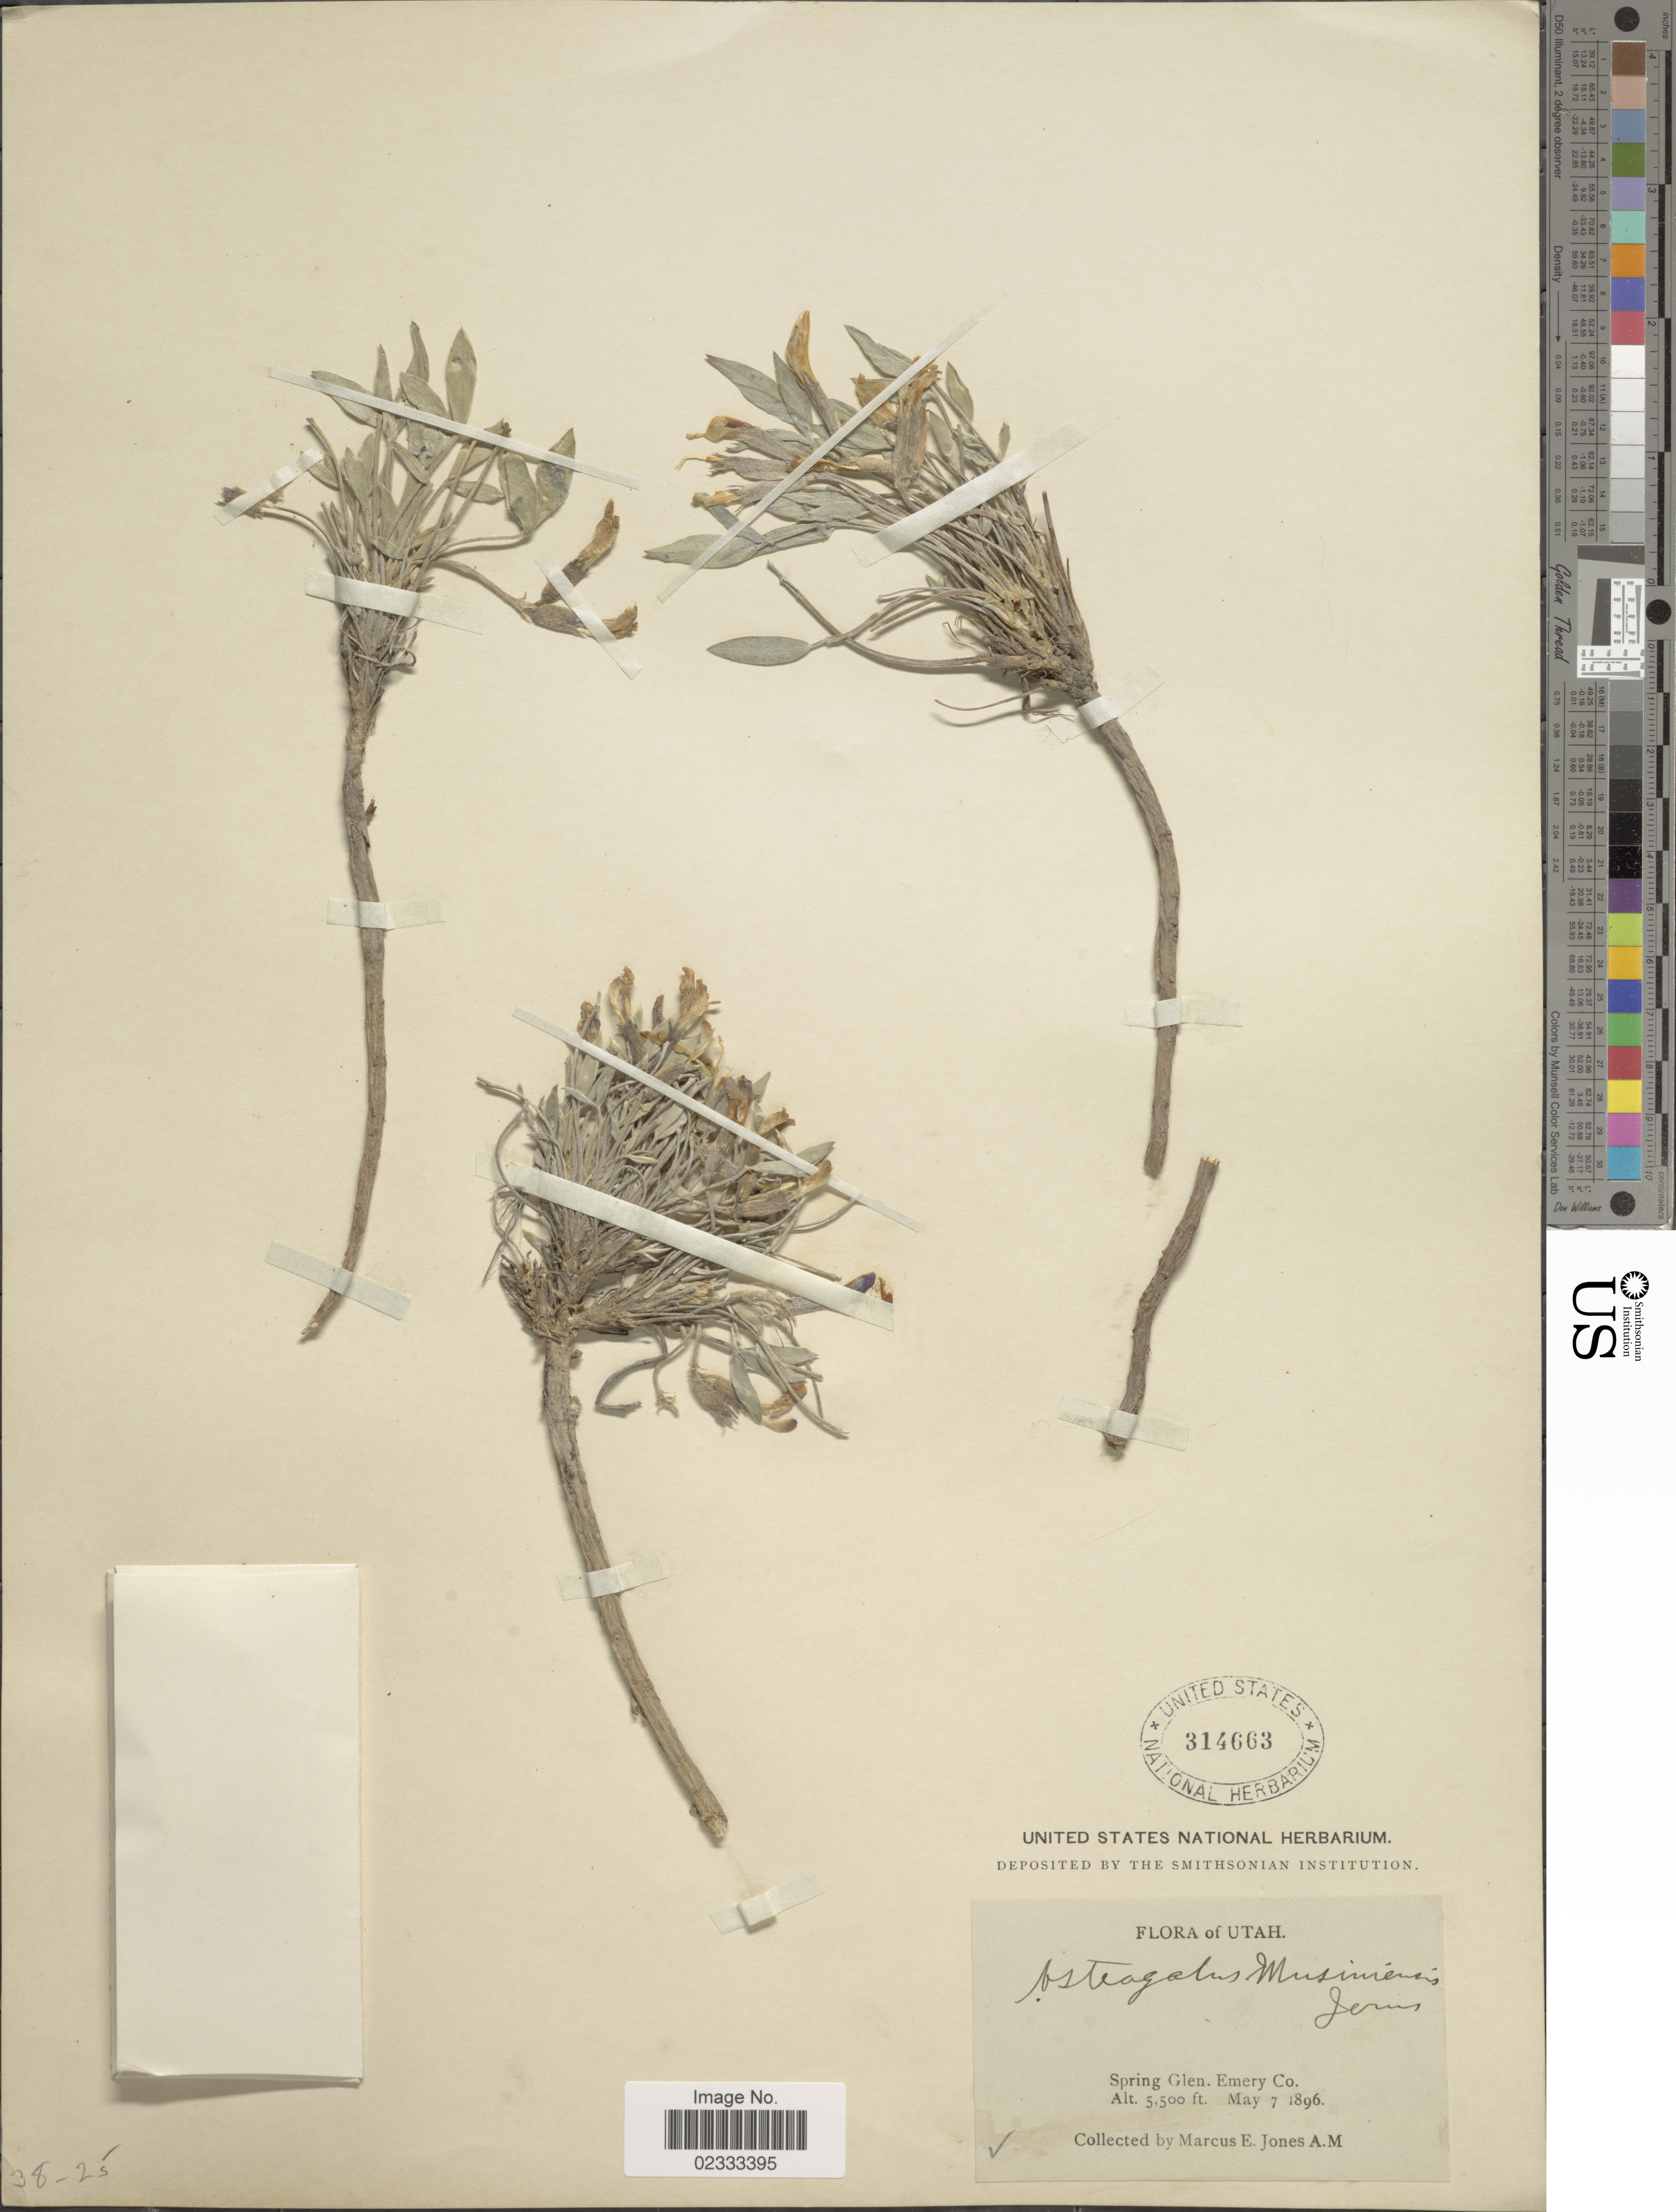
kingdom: Plantae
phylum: Tracheophyta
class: Magnoliopsida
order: Fabales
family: Fabaceae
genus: Astragalus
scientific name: Astragalus musiniensis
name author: M.E. Jones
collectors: M. E. Jones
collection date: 1896-05-07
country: United States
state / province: Utah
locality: Spring Glen, Emery Co.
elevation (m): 1676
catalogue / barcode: US 314663